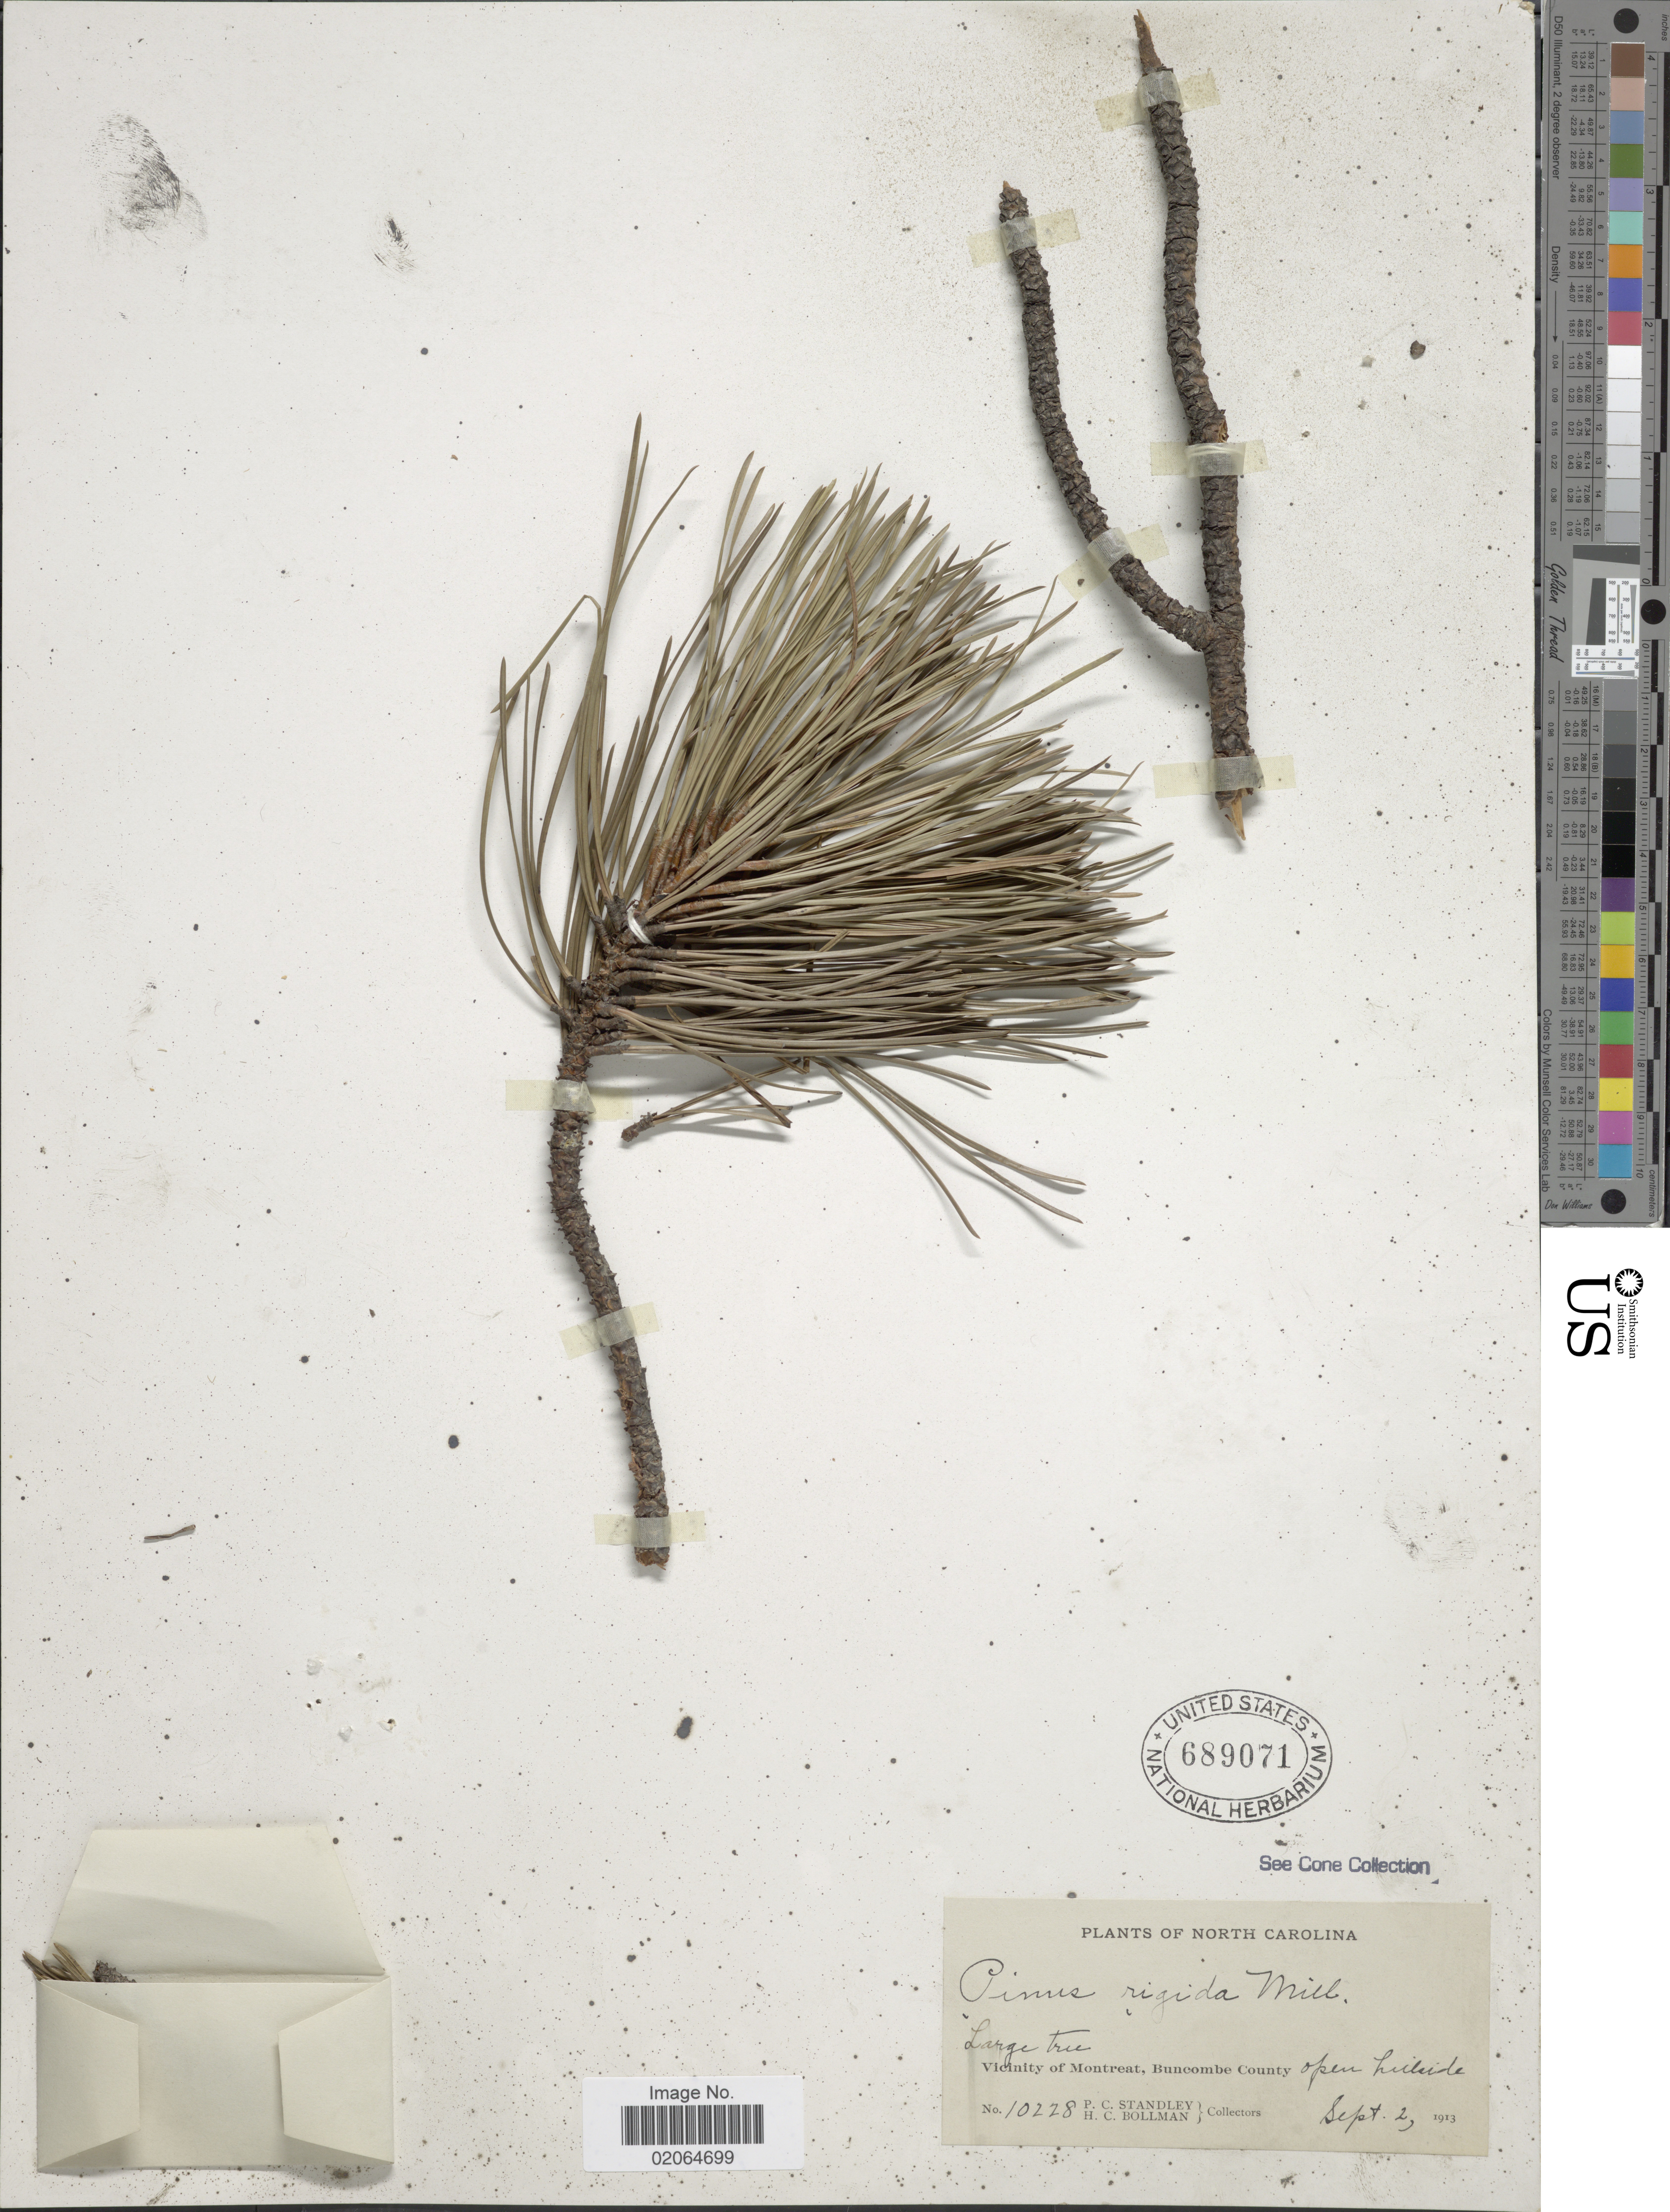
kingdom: Plantae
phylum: Tracheophyta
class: Pinopsida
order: Pinales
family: Pinaceae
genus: Pinus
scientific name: Pinus rigida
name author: Mill.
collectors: P. C. Standley & H. C. Bollman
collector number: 10228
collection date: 1913-09-02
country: United States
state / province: North Carolina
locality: Vicinity of Montreat, Buncombe County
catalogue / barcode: US 689071